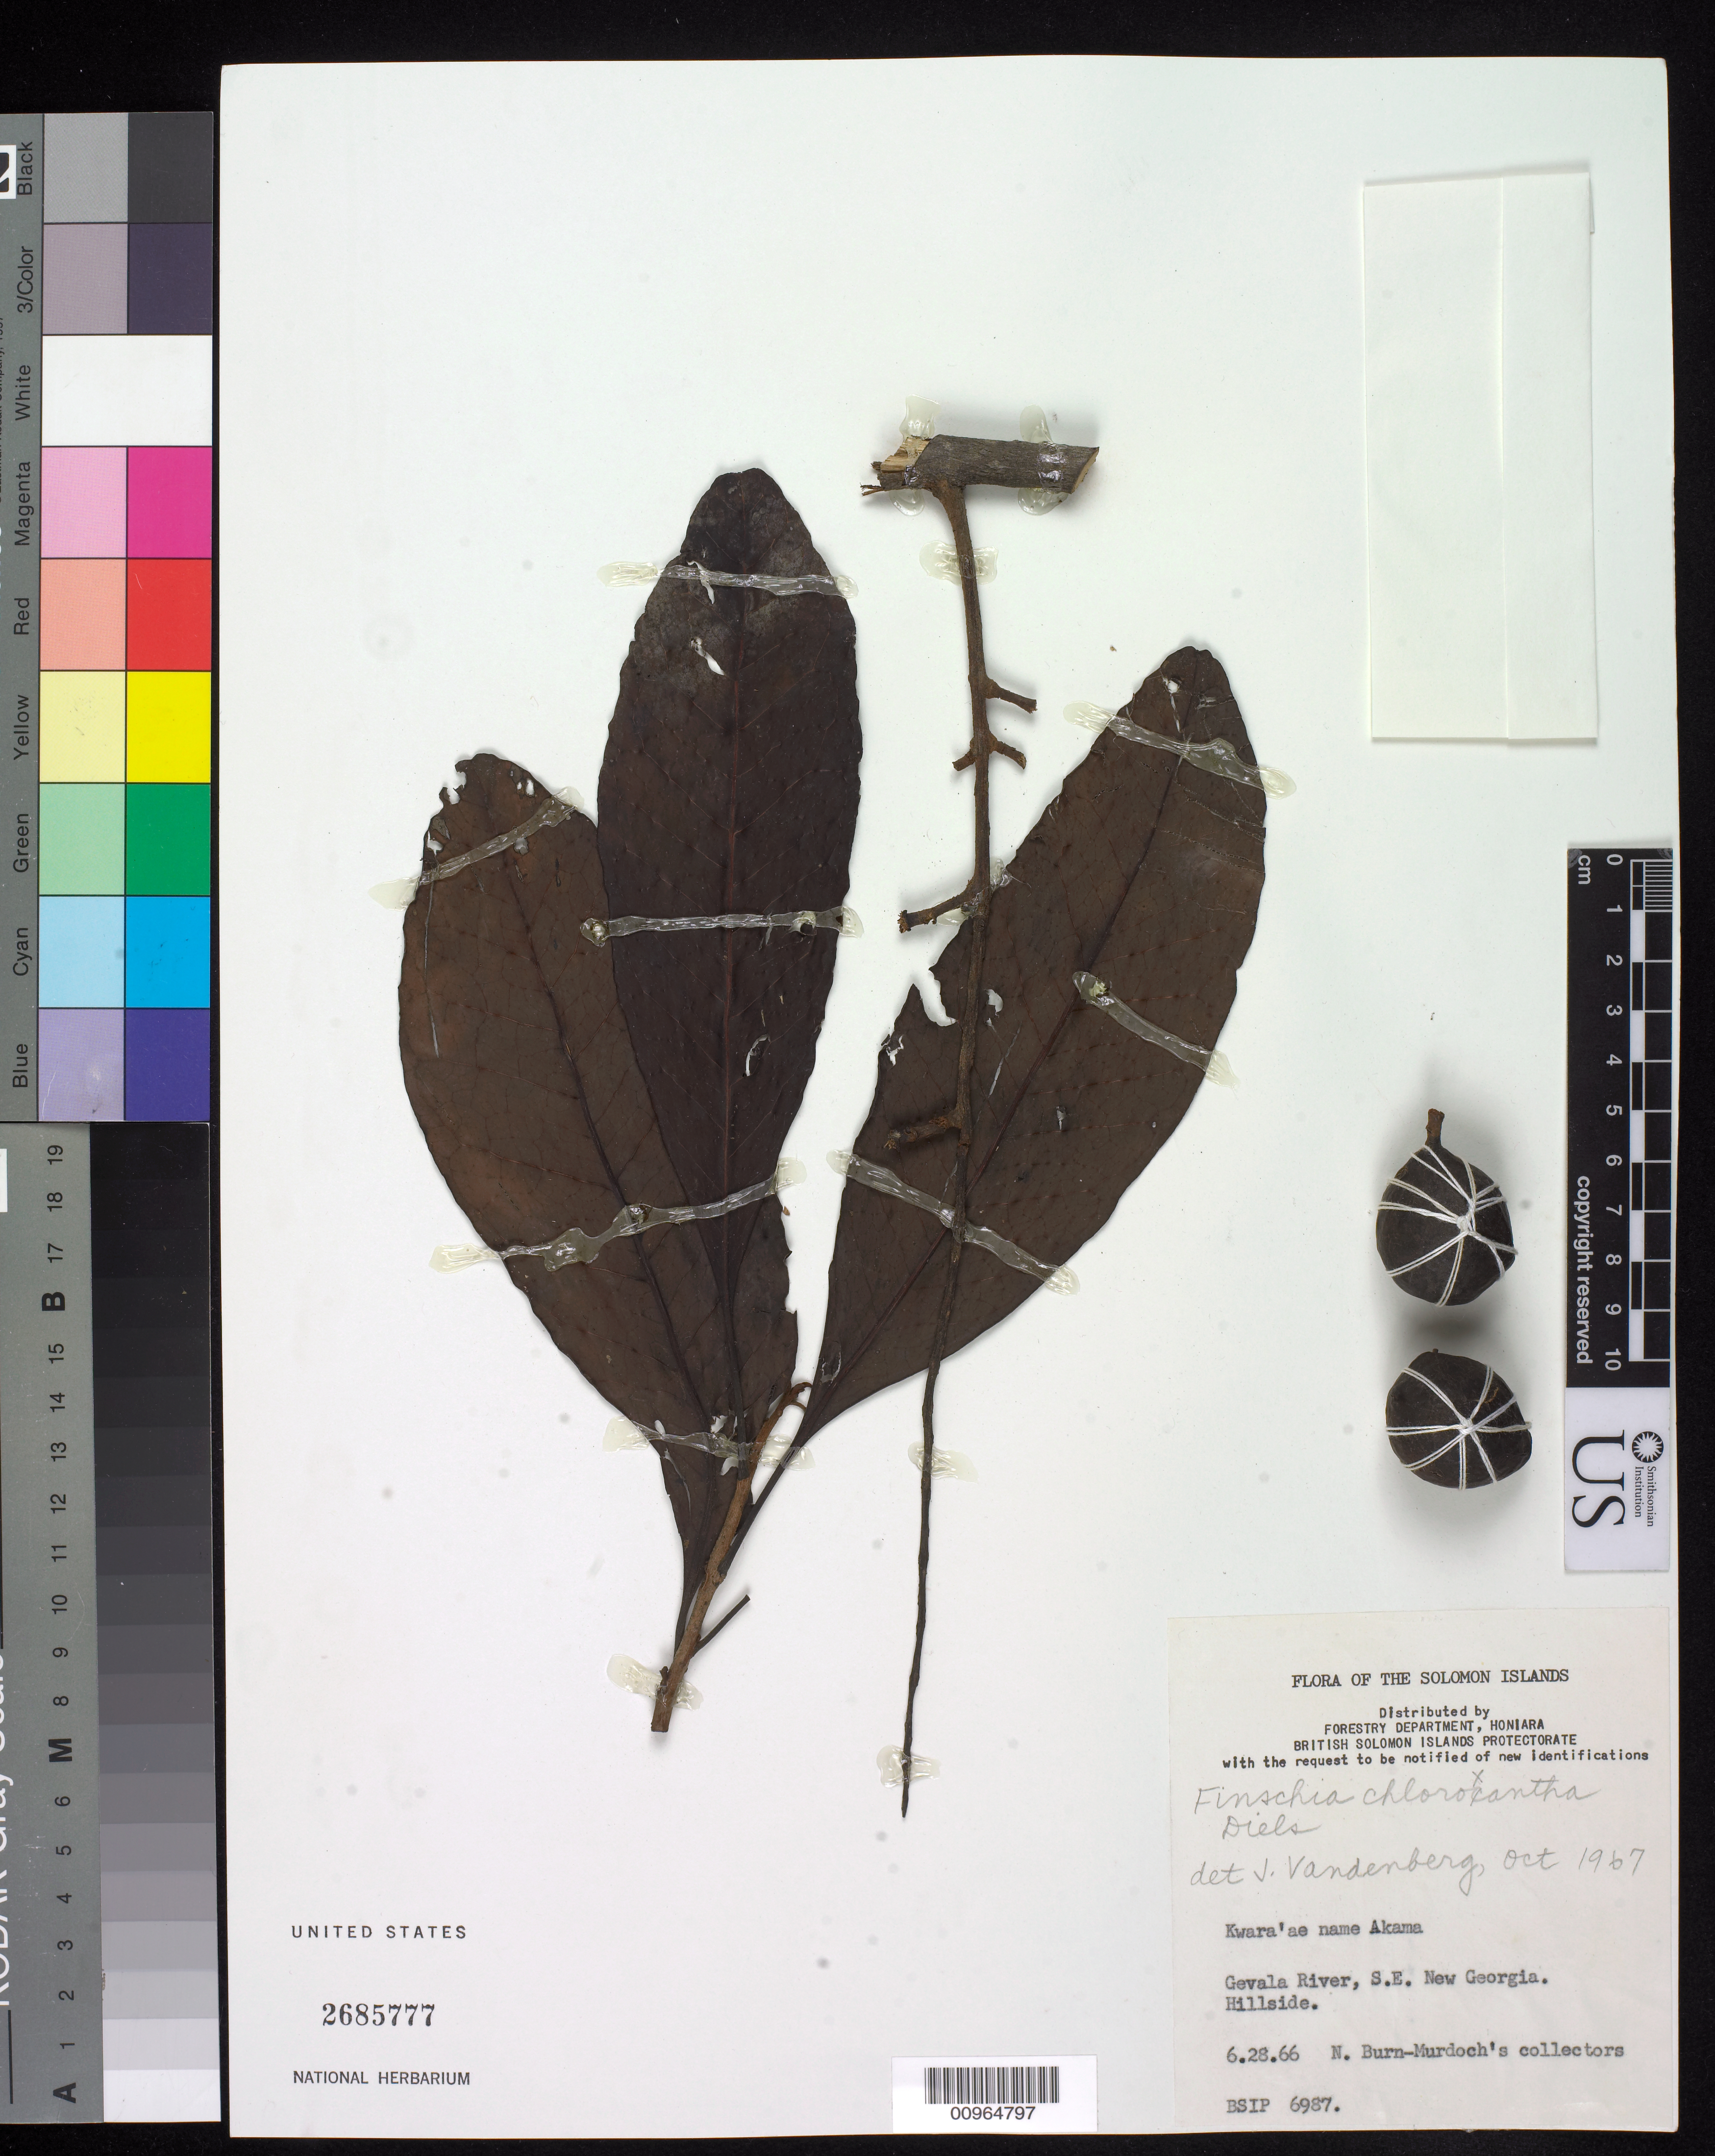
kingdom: Plantae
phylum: Tracheophyta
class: Magnoliopsida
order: Proteales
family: Proteaceae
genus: Finschia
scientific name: Finschia chloroxantha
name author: Diels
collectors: N. Burn-Murdoch's collectors & et al.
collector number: BSIP 6987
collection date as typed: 28 Jun 1966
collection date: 1966-06-28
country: Solomon Islands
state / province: Western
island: New Georgia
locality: Gevala River, S.E. New Georgia. Hillside.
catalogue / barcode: US 2685777